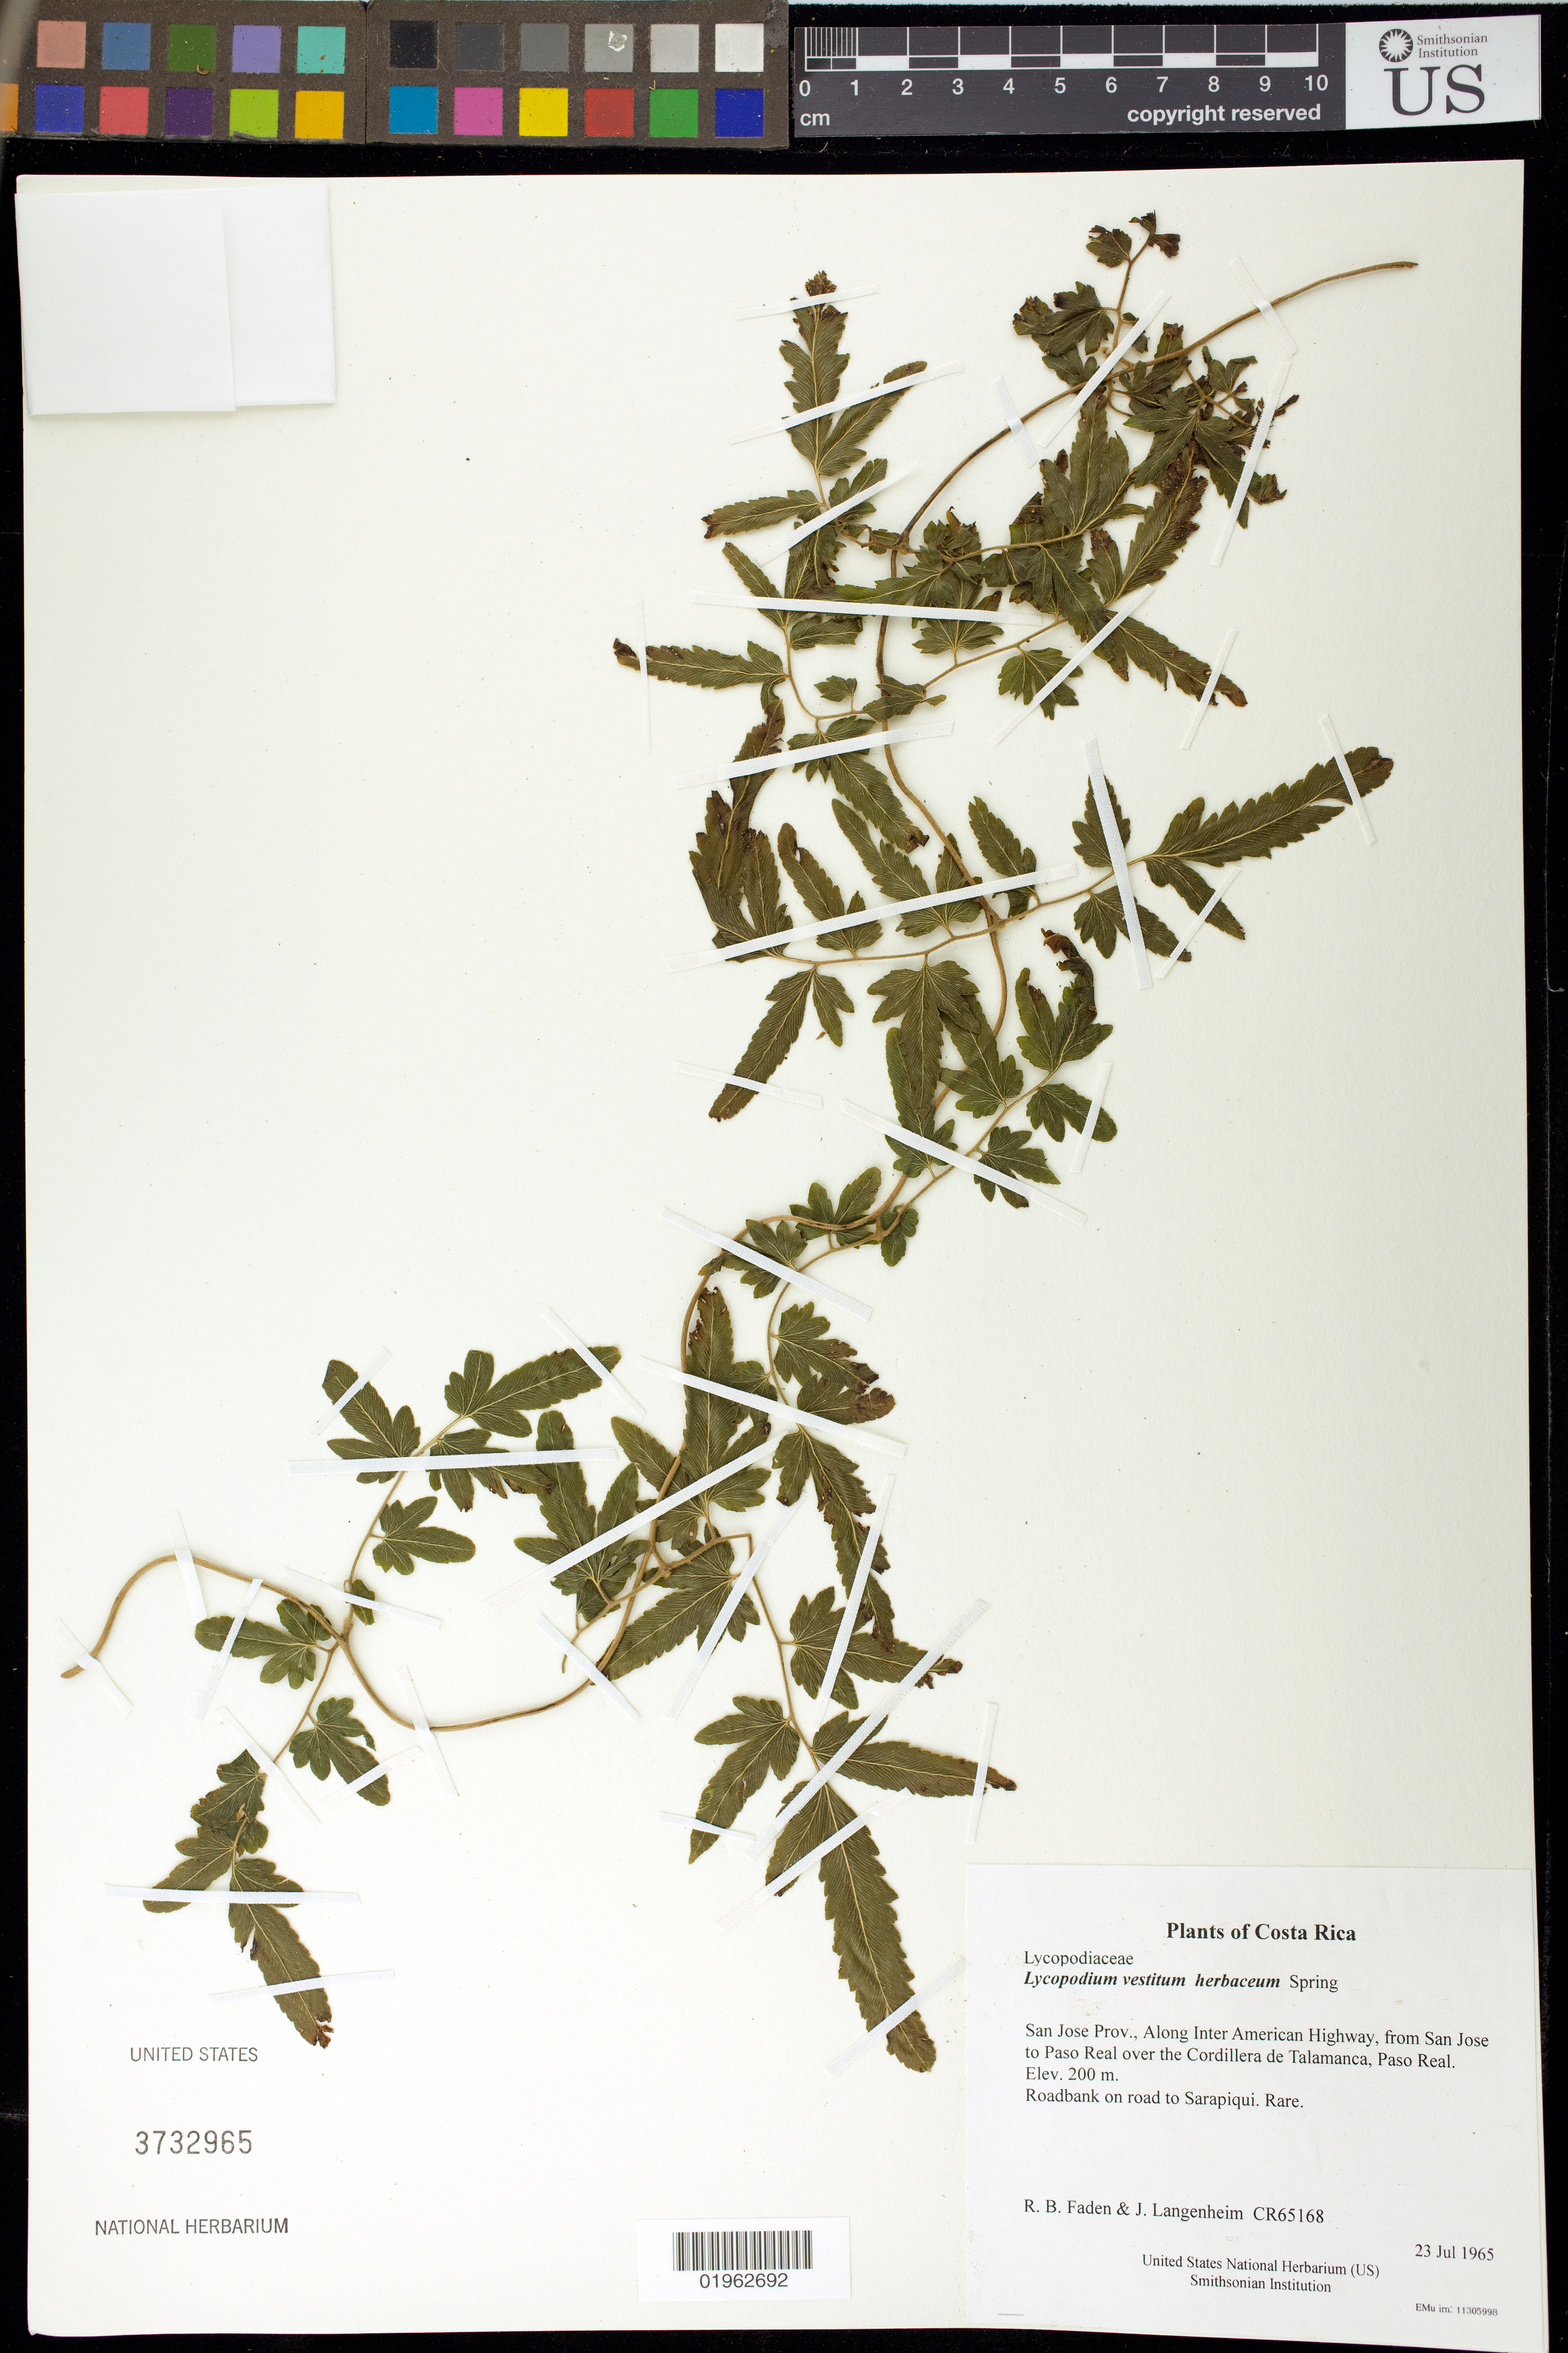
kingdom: Plantae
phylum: Tracheophyta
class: Polypodiopsida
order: Schizaeales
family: Lygodiaceae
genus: Lygodium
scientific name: Lygodium sp.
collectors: R. B. Faden & J. Langenheim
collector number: CR65168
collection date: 1965-07-23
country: Costa Rica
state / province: San Jose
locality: Along Inter American Highway, from San Jose to Paso Real over the Cordillera de Talamanca, Paso Real.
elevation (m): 200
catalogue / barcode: US 3732965